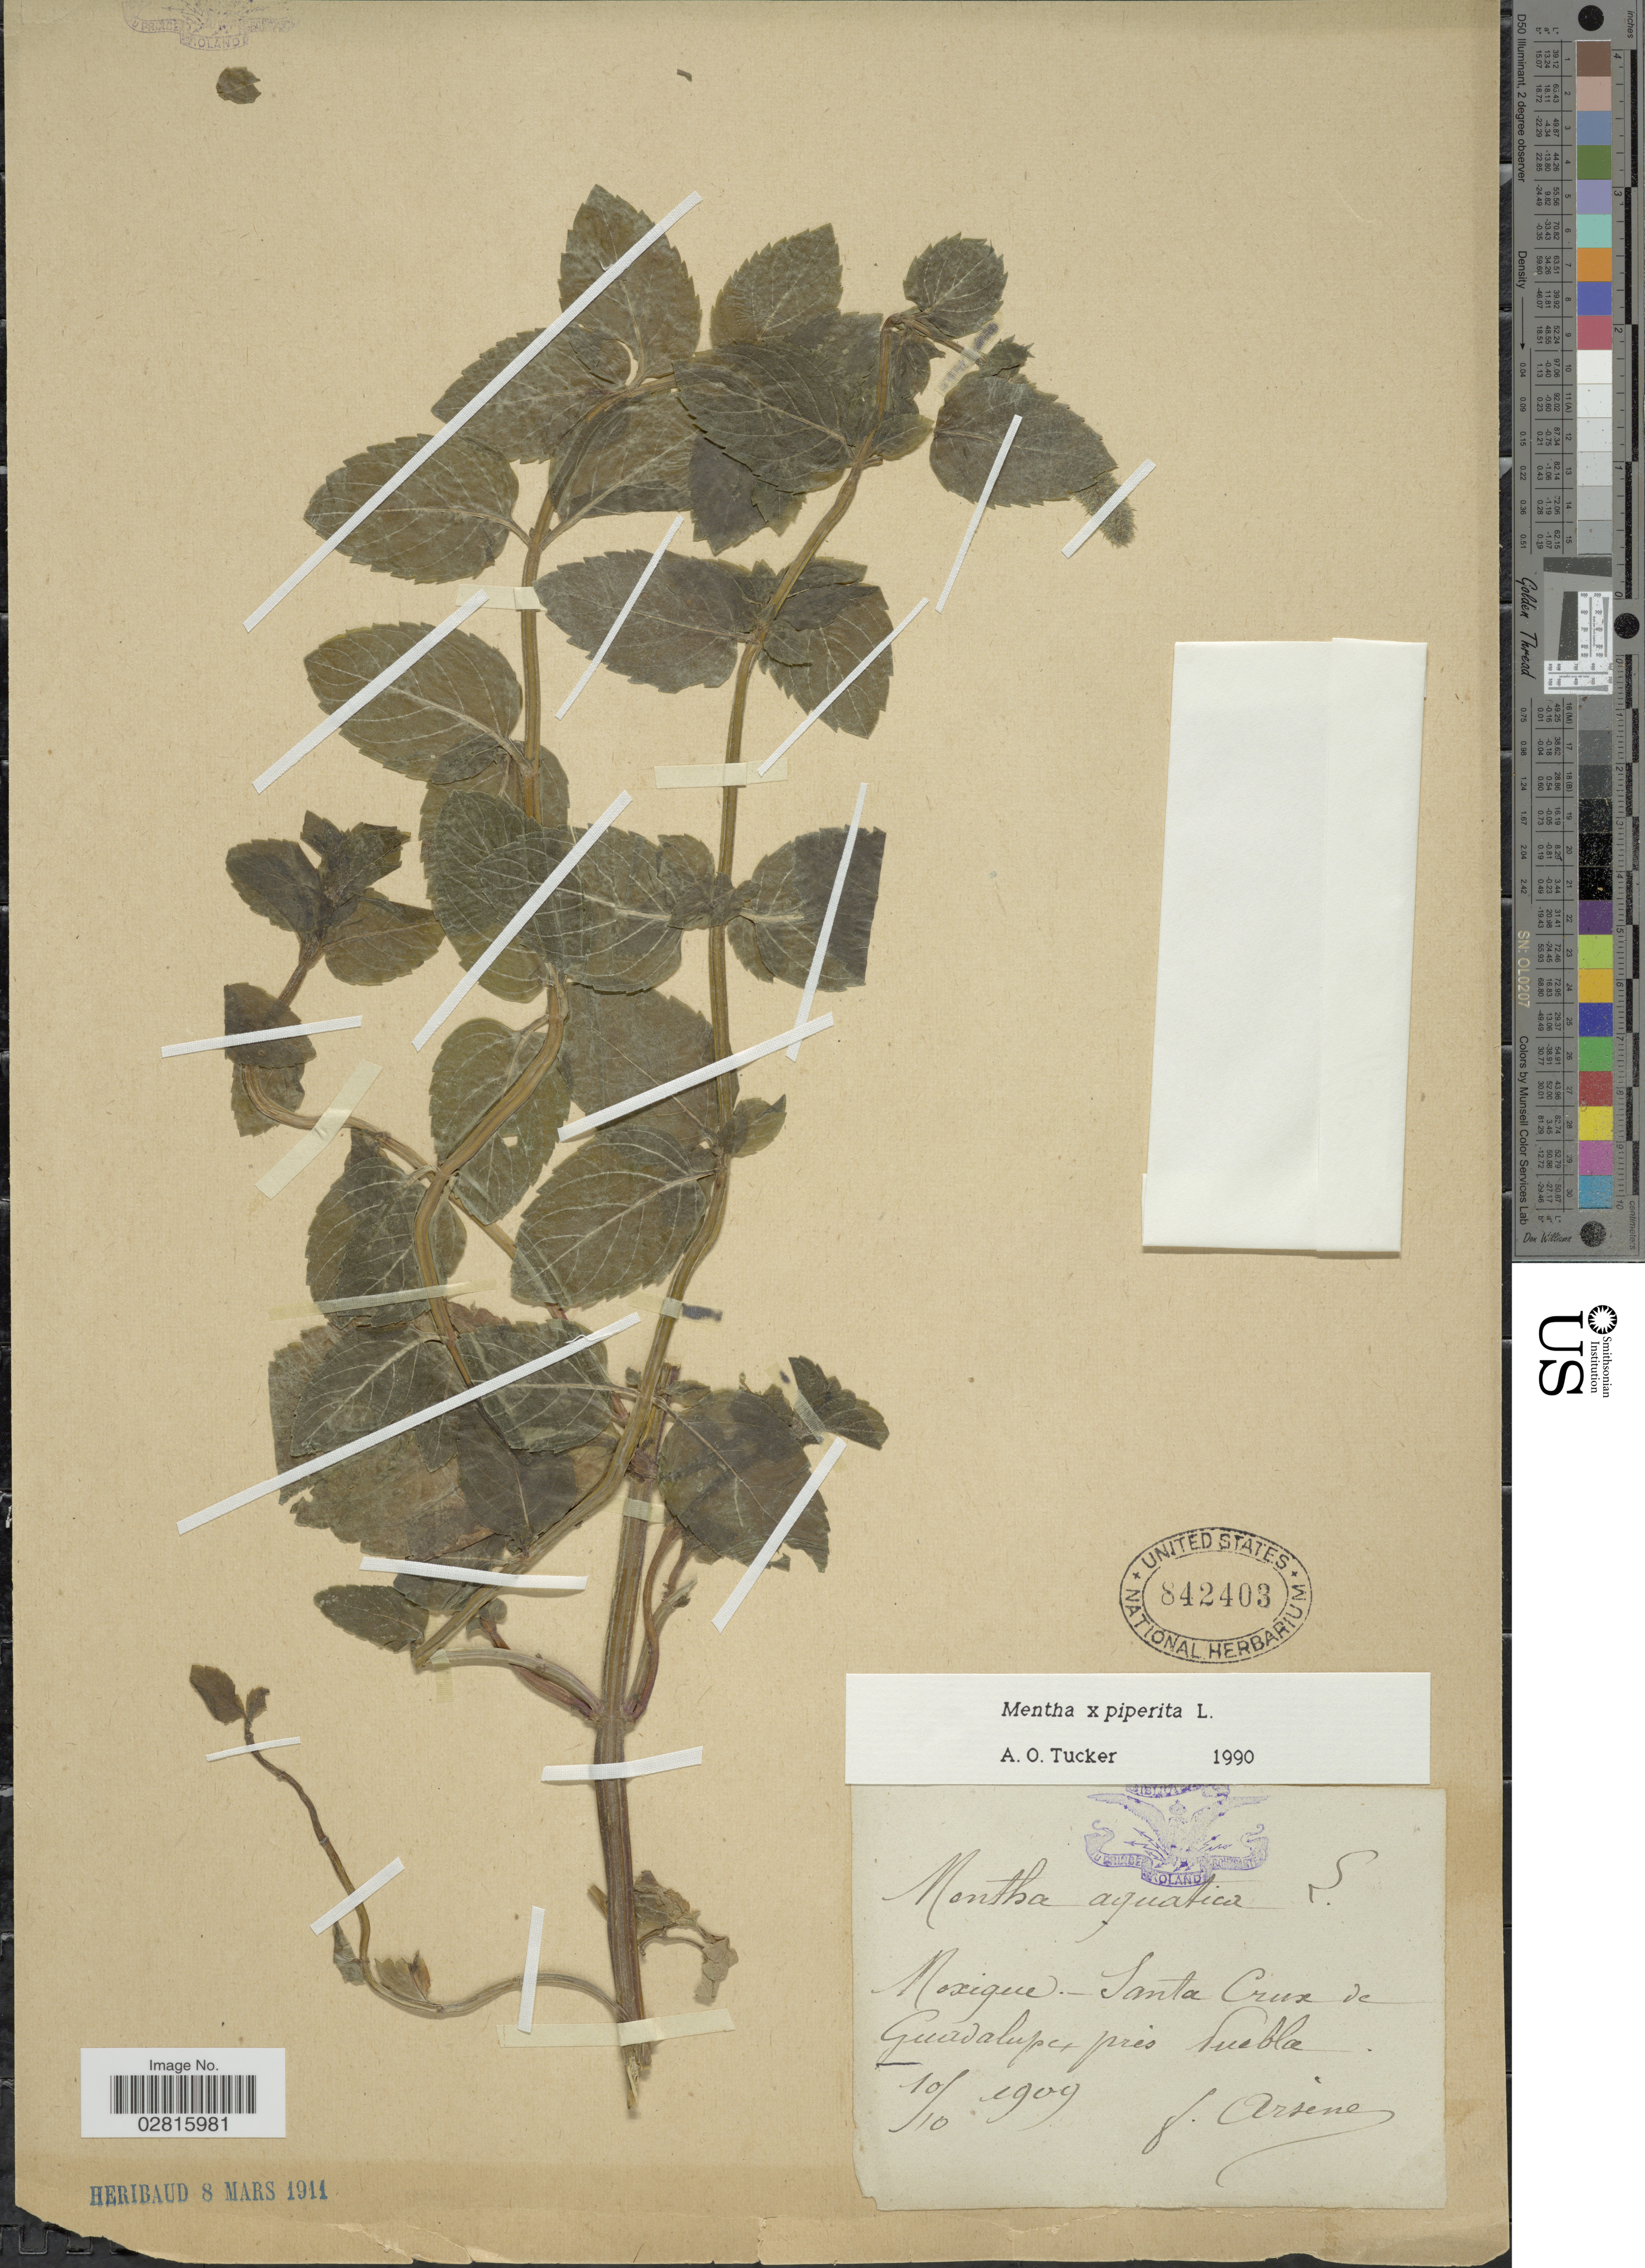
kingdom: Plantae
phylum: Tracheophyta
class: Magnoliopsida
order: Lamiales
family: Lamiaceae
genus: Mentha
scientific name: Mentha x piperita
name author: L.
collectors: F. Arsène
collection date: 1909-10-10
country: Mexico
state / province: Puebla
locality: Mexique - Santa Cruz de Guadalupe, près Puebla.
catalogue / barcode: US 842403